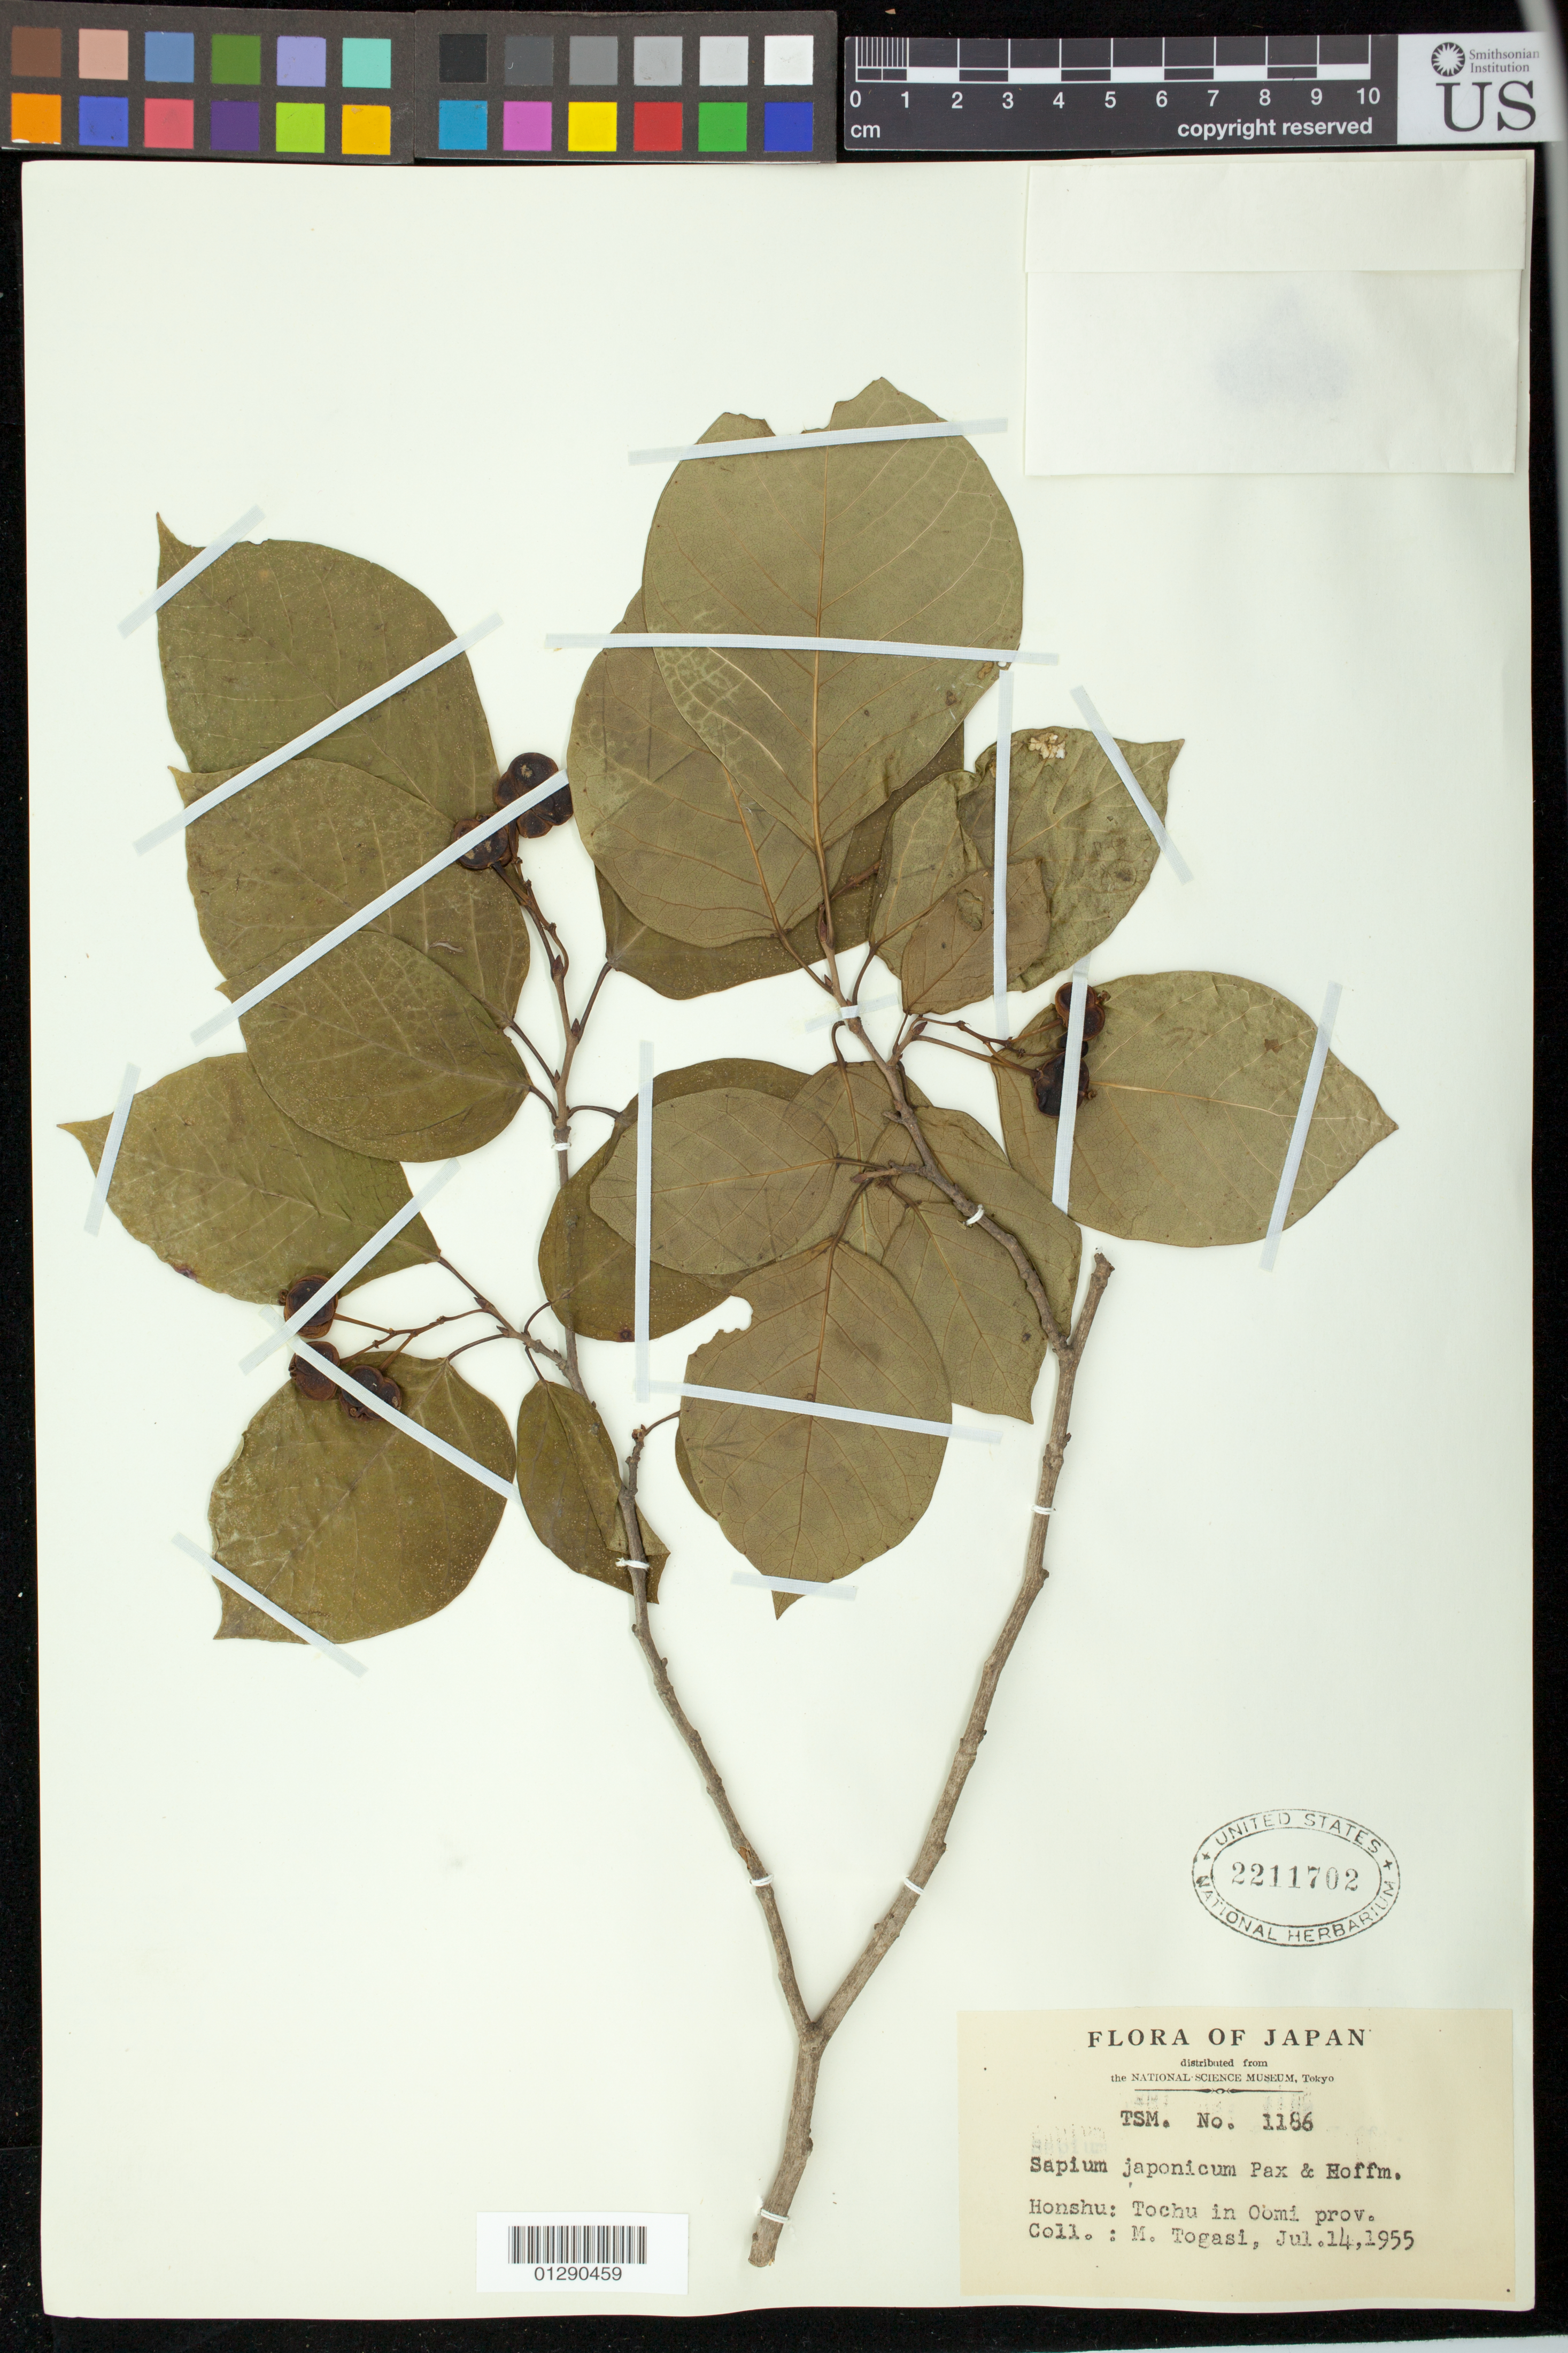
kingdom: Plantae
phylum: Tracheophyta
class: Magnoliopsida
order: Malpighiales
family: Euphorbiaceae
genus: Sapium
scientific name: Sapium japonicum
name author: (Siebold & Zucc.) Pax & K. Hoffm.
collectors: M. Togasi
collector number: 1186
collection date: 1955-07-14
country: Japan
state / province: Nagano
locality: Honshu: Tochu in Obmi prov.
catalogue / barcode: US 2211702